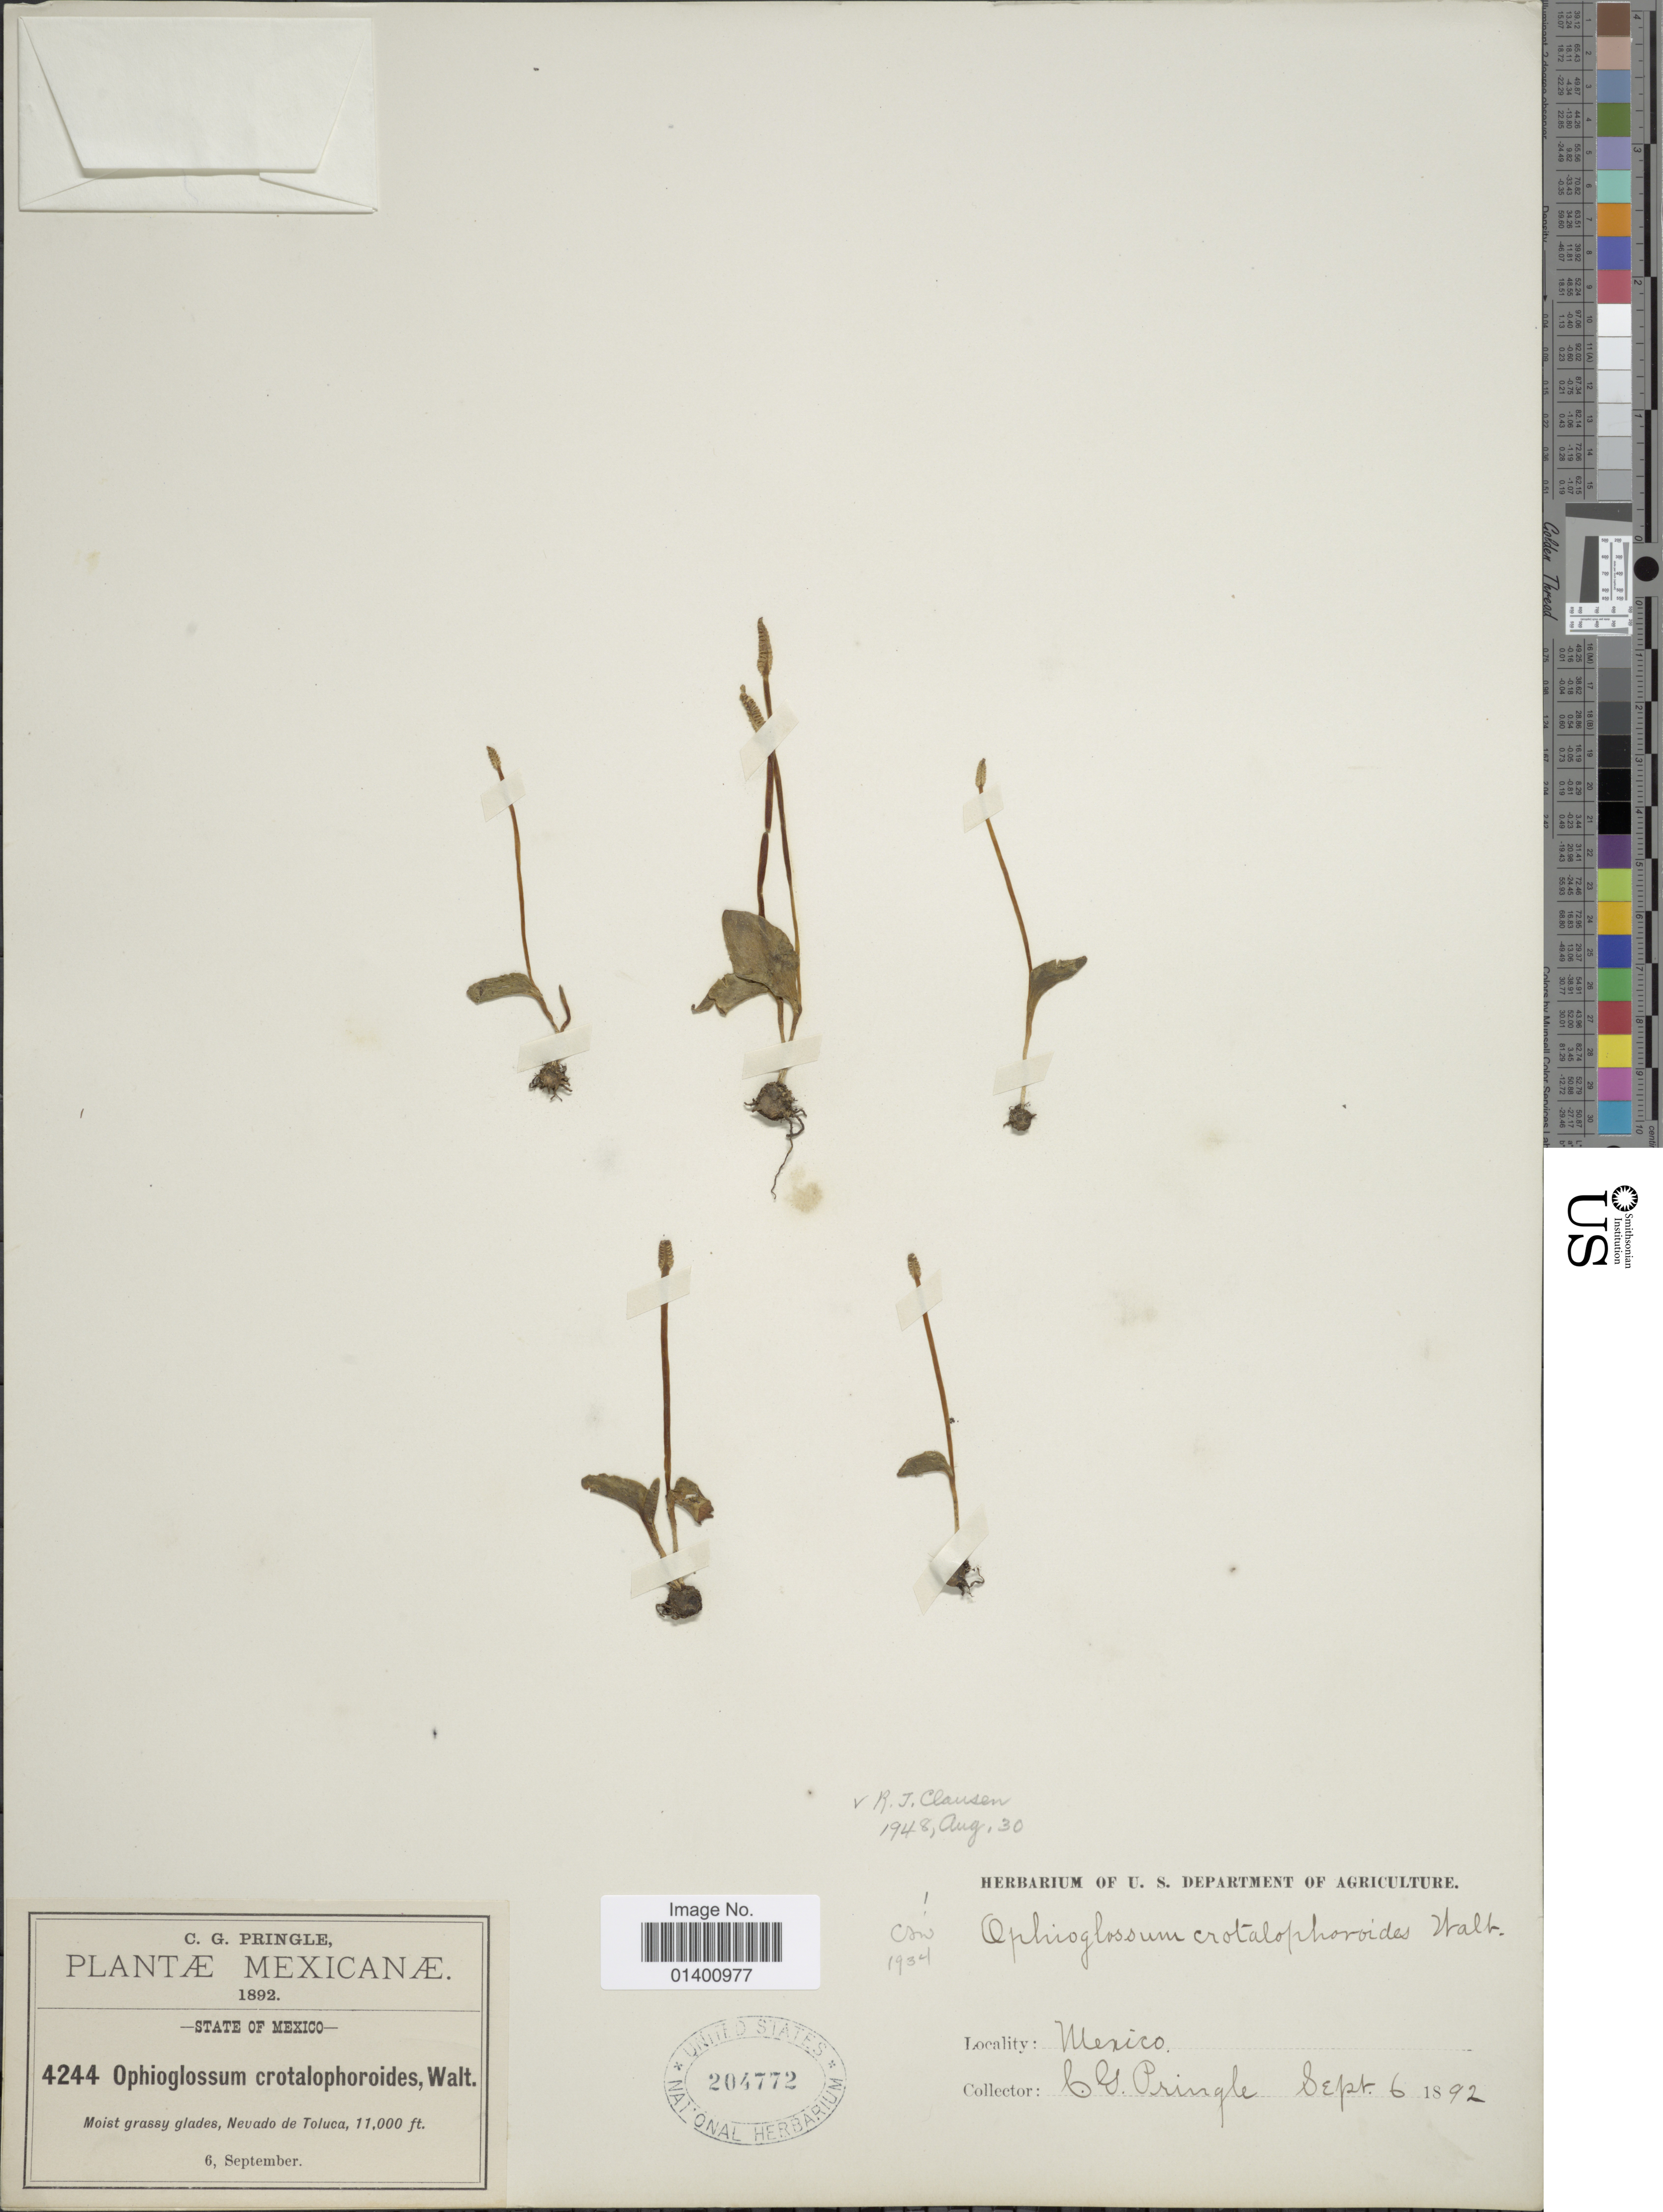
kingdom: Plantae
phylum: Tracheophyta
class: Polypodiopsida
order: Ophioglossales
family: Ophioglossaceae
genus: Ophioglossum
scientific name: Ophioglossum crotalophoroides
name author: Walter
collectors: C. G. Pringle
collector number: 4244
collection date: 1892-09-06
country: Mexico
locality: State of Mexico, Nevado de Toluca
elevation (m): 3353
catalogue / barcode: US 204772